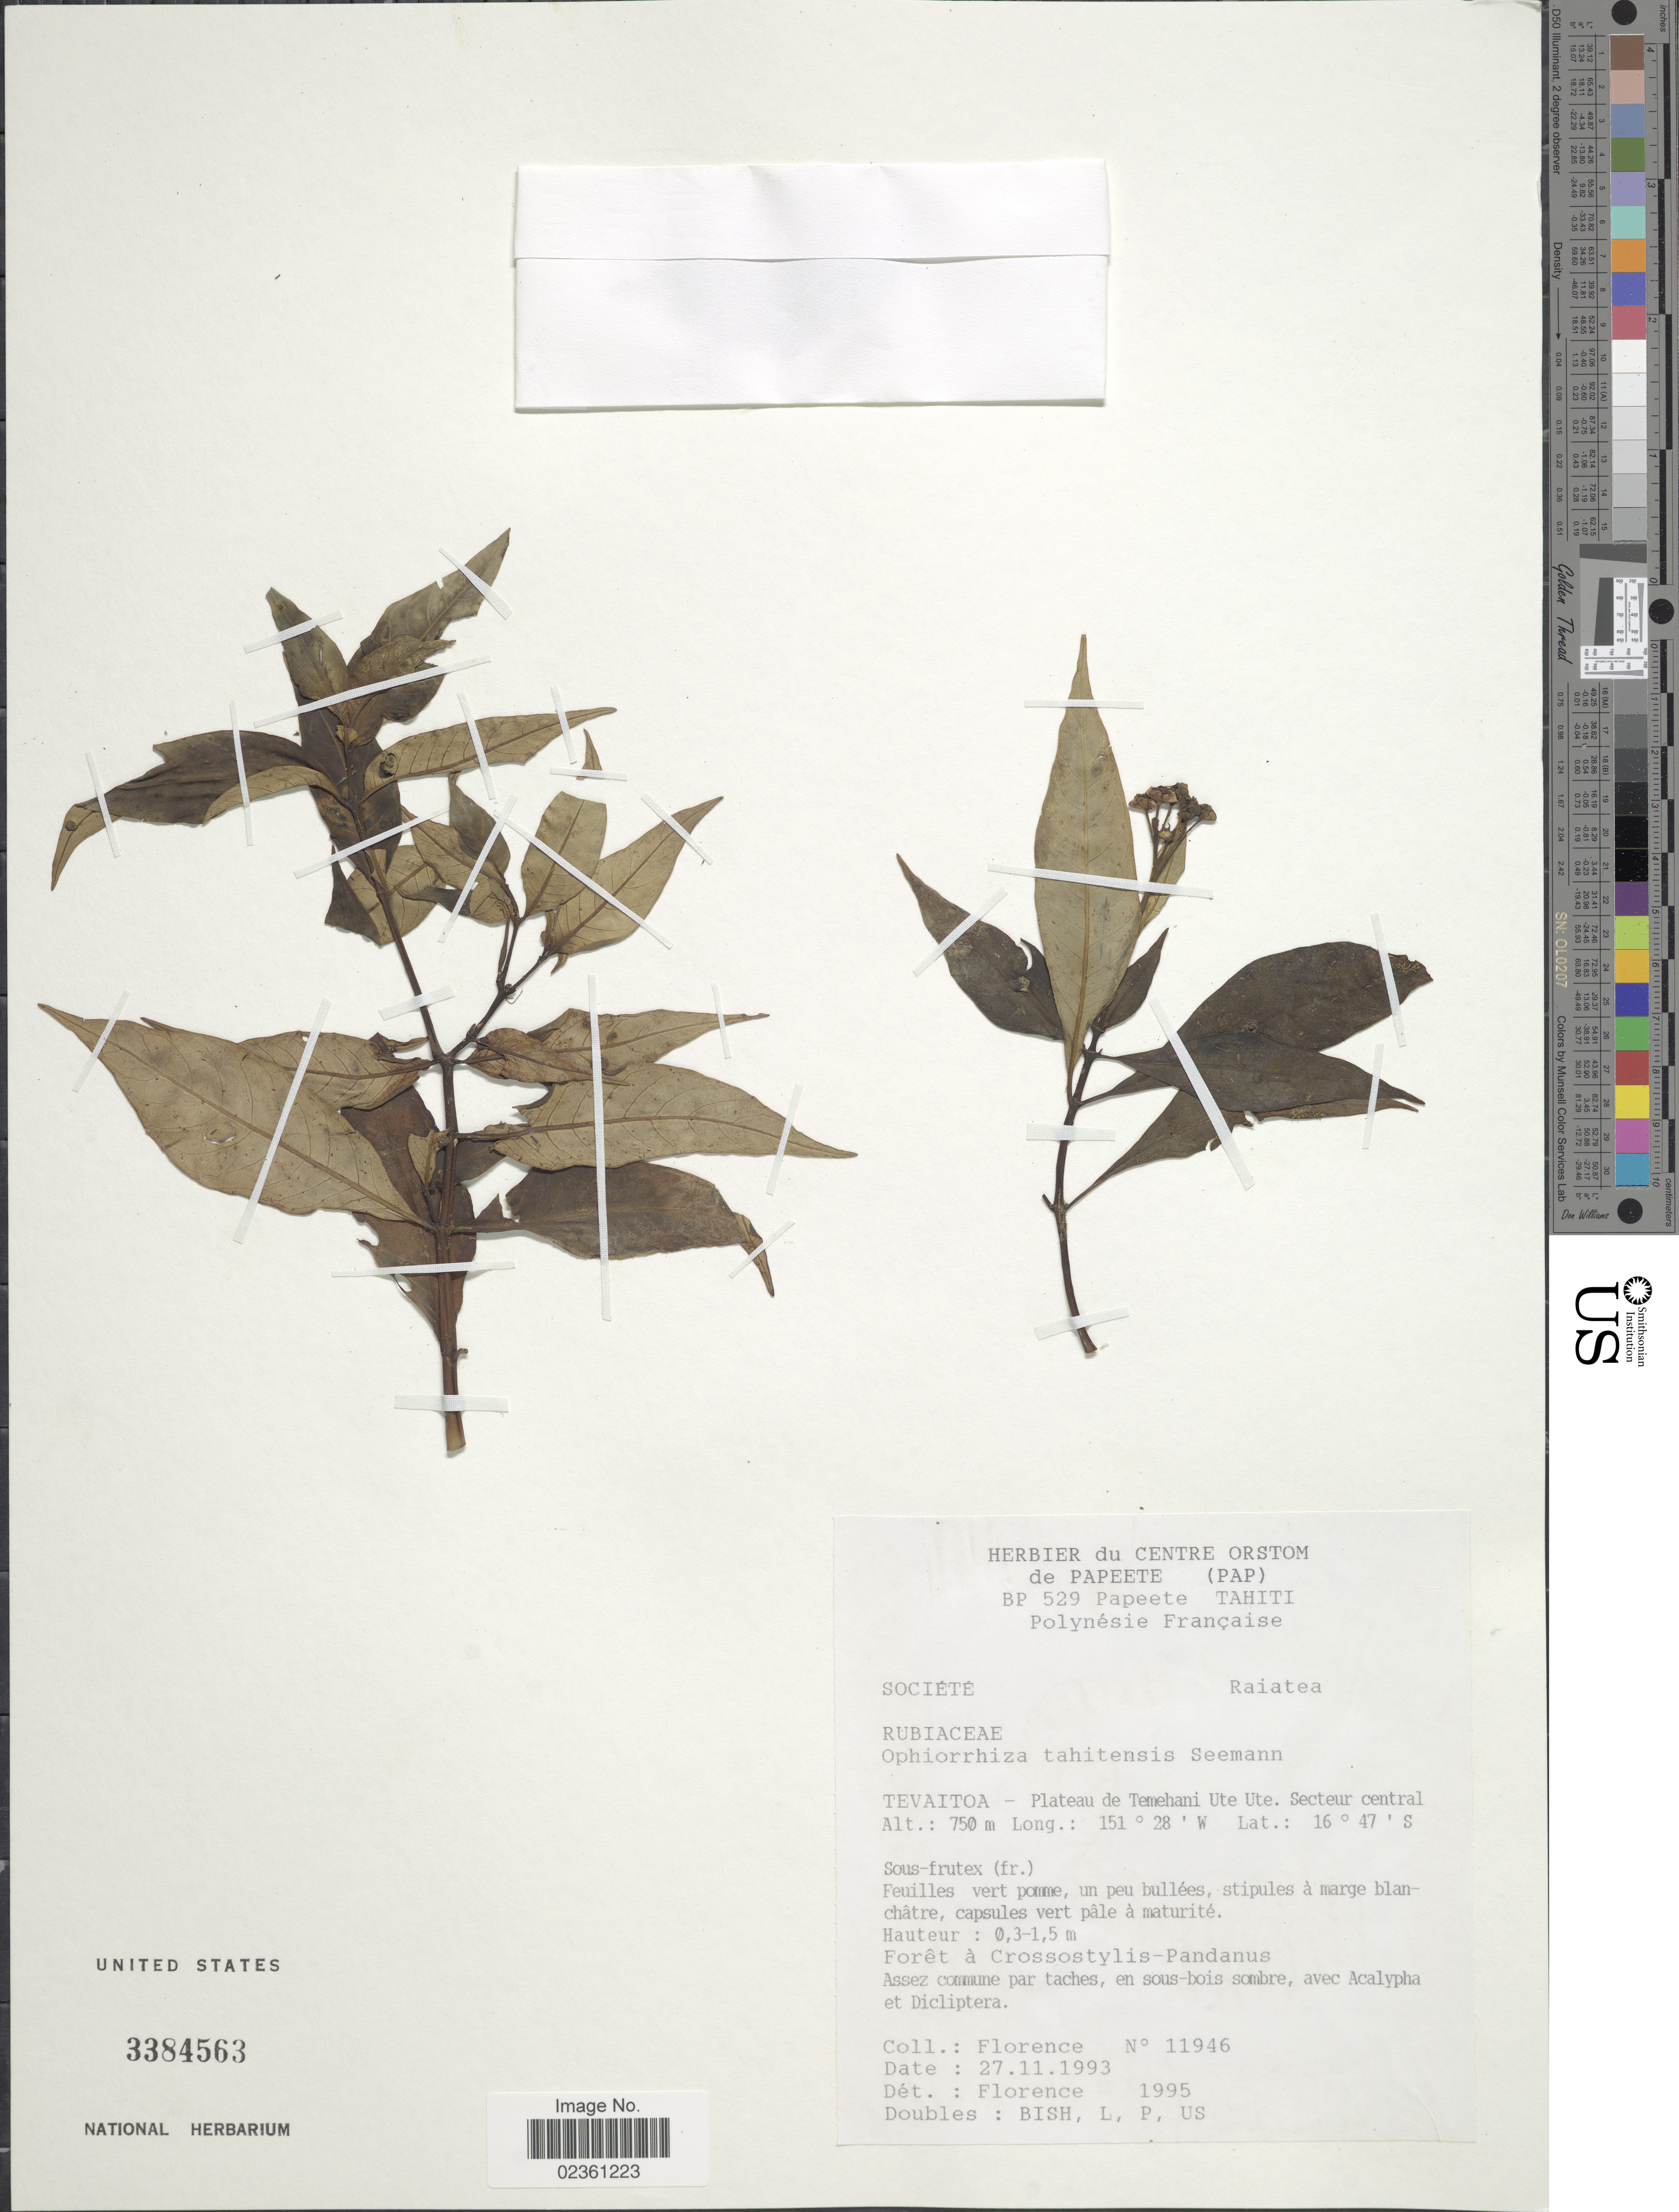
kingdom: Plantae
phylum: Tracheophyta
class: Magnoliopsida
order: Gentianales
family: Rubiaceae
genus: Ophiorrhiza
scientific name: Ophiorrhiza tahitensis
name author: Seem.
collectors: -. Florence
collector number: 11946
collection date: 1993-11-27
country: French Polynesia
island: Raiatea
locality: Société, Raiatea, Tevaitoa - Plateau de Temehani Ute Ute. Secteur central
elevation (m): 750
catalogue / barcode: US 3384563